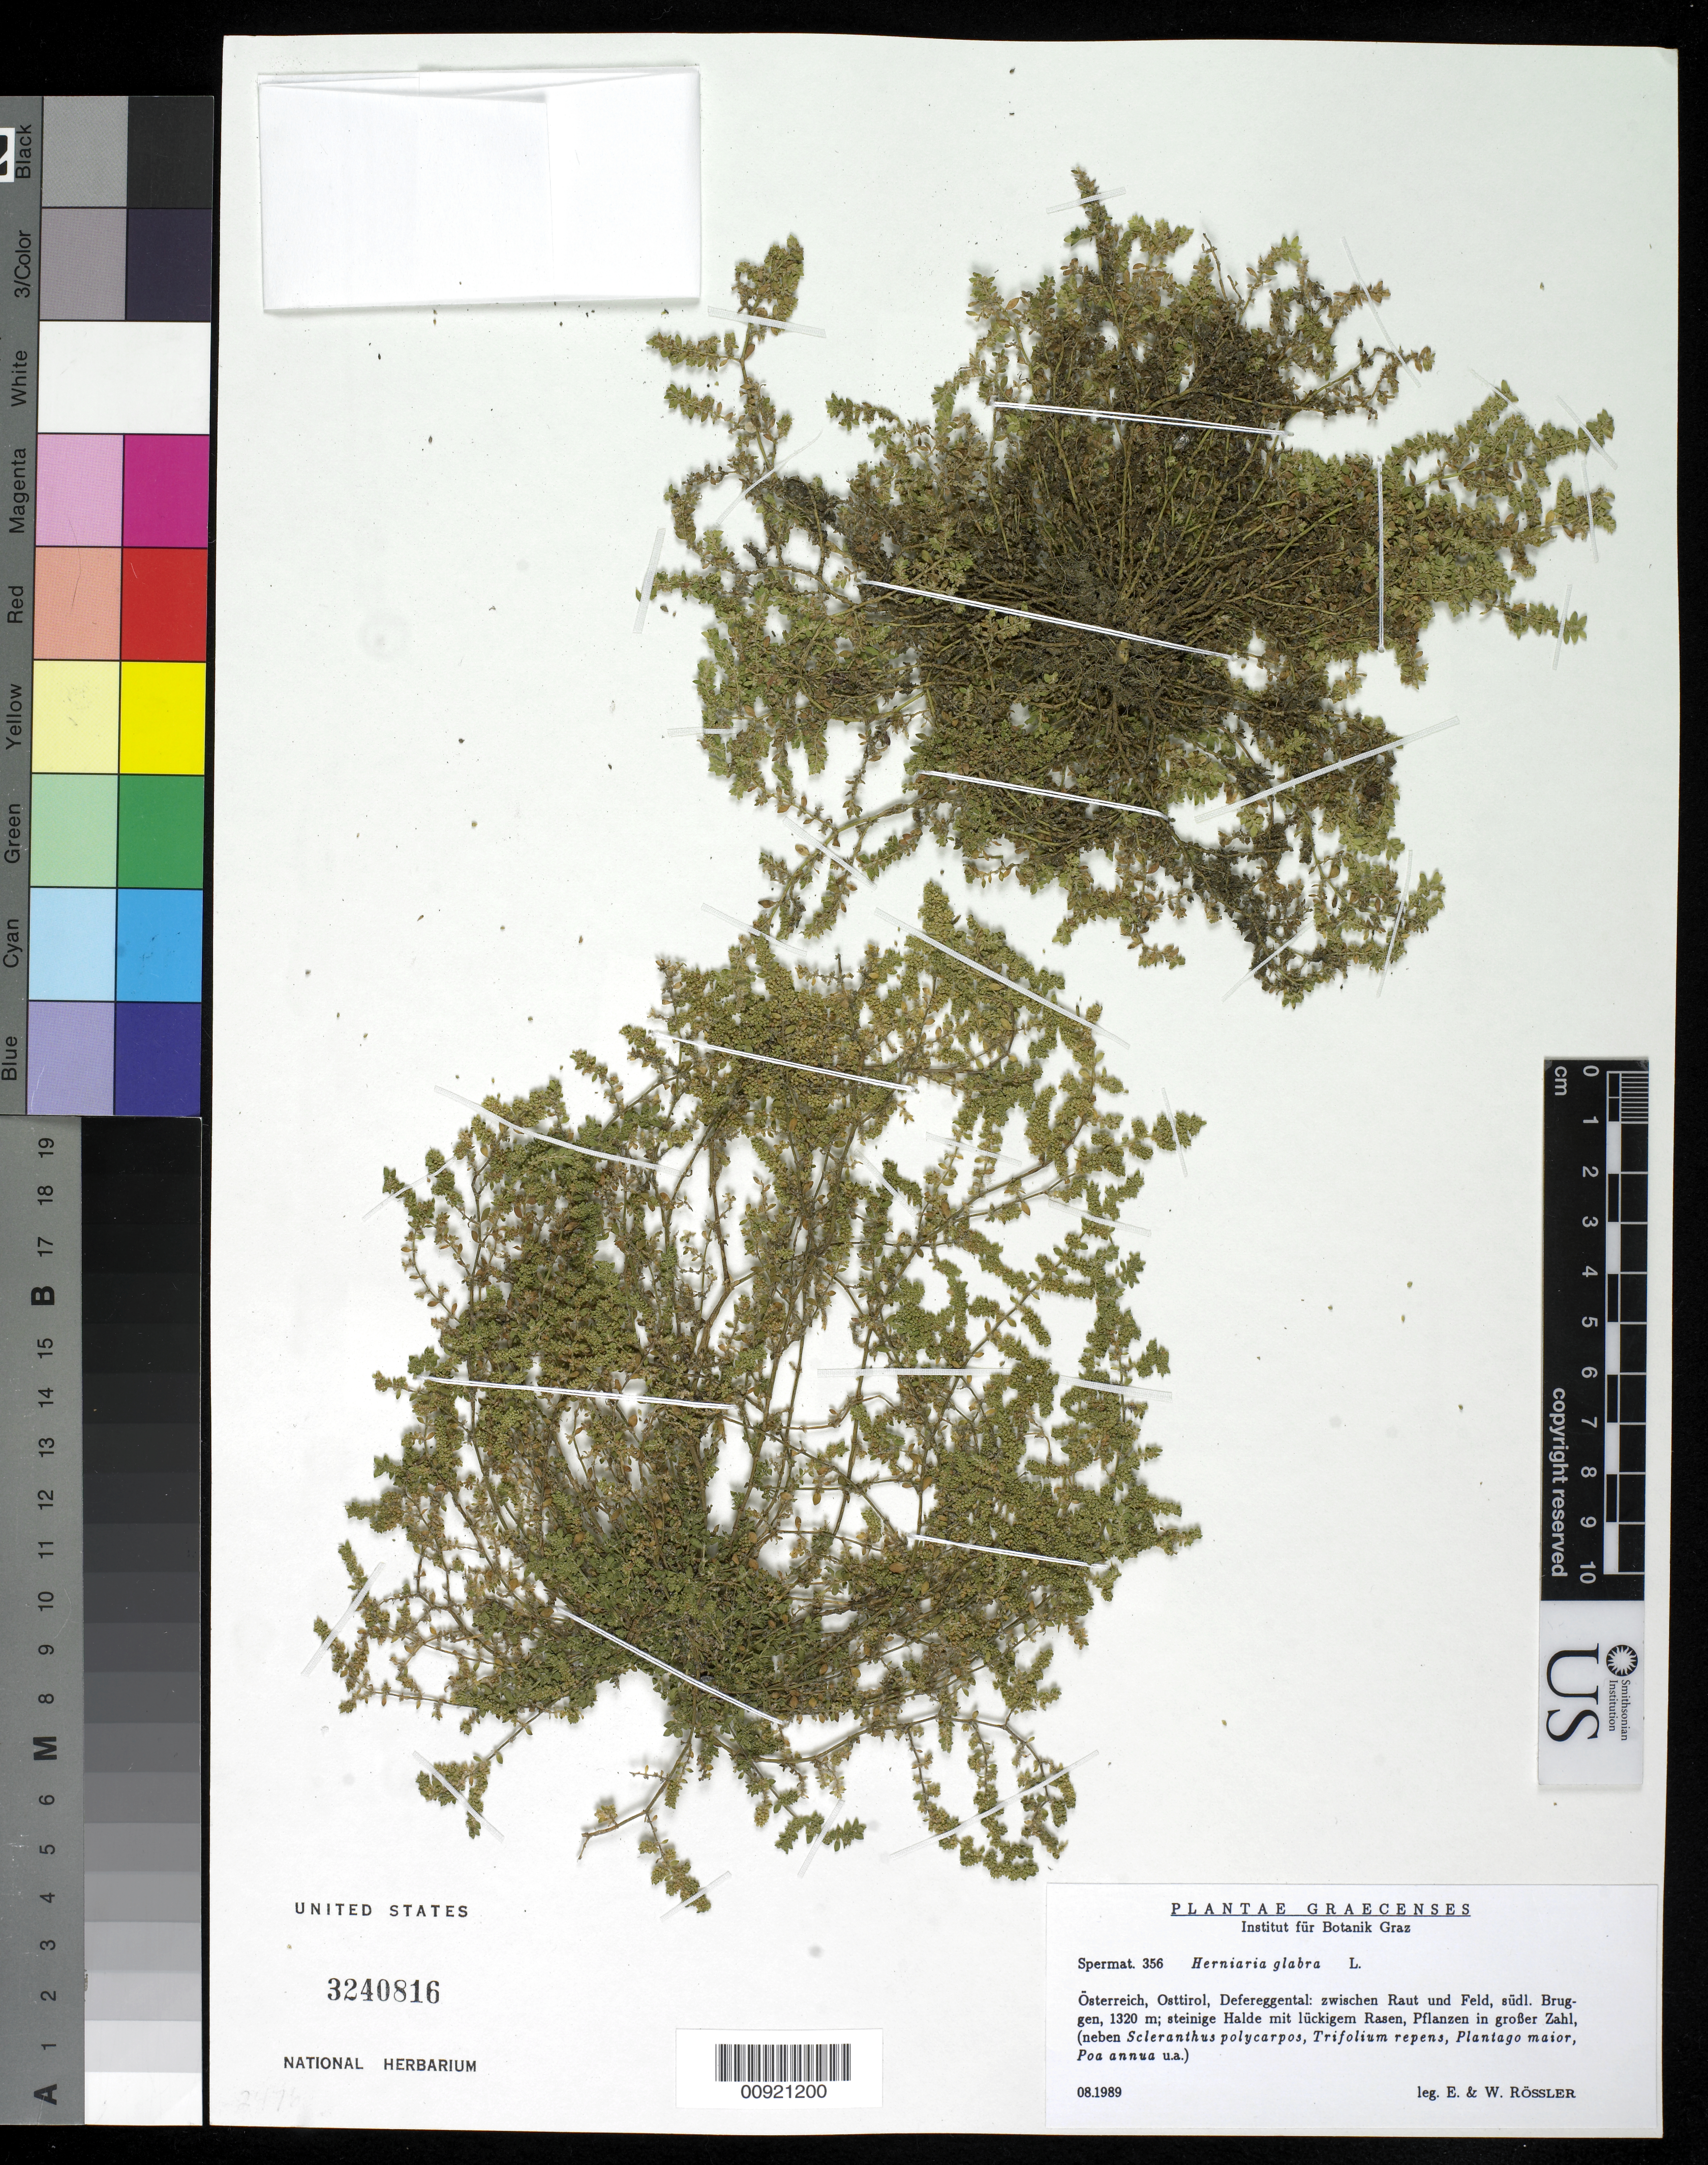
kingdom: Plantae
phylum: Tracheophyta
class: Magnoliopsida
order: Caryophyllales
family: Caryophyllaceae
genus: Herniaria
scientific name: Herniaria glabra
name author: L.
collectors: Rössler, E. & Rössler, W.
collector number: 356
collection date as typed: Aug 1989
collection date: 1989-08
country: Austria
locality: Österreich, Osttirol, Defereggental: zwischen raut und Feld, südl. Bruggen, 1320 m; steinige Halde mit lückigem Rasen, Pflanzen in großer Zahl.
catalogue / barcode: US 3240816